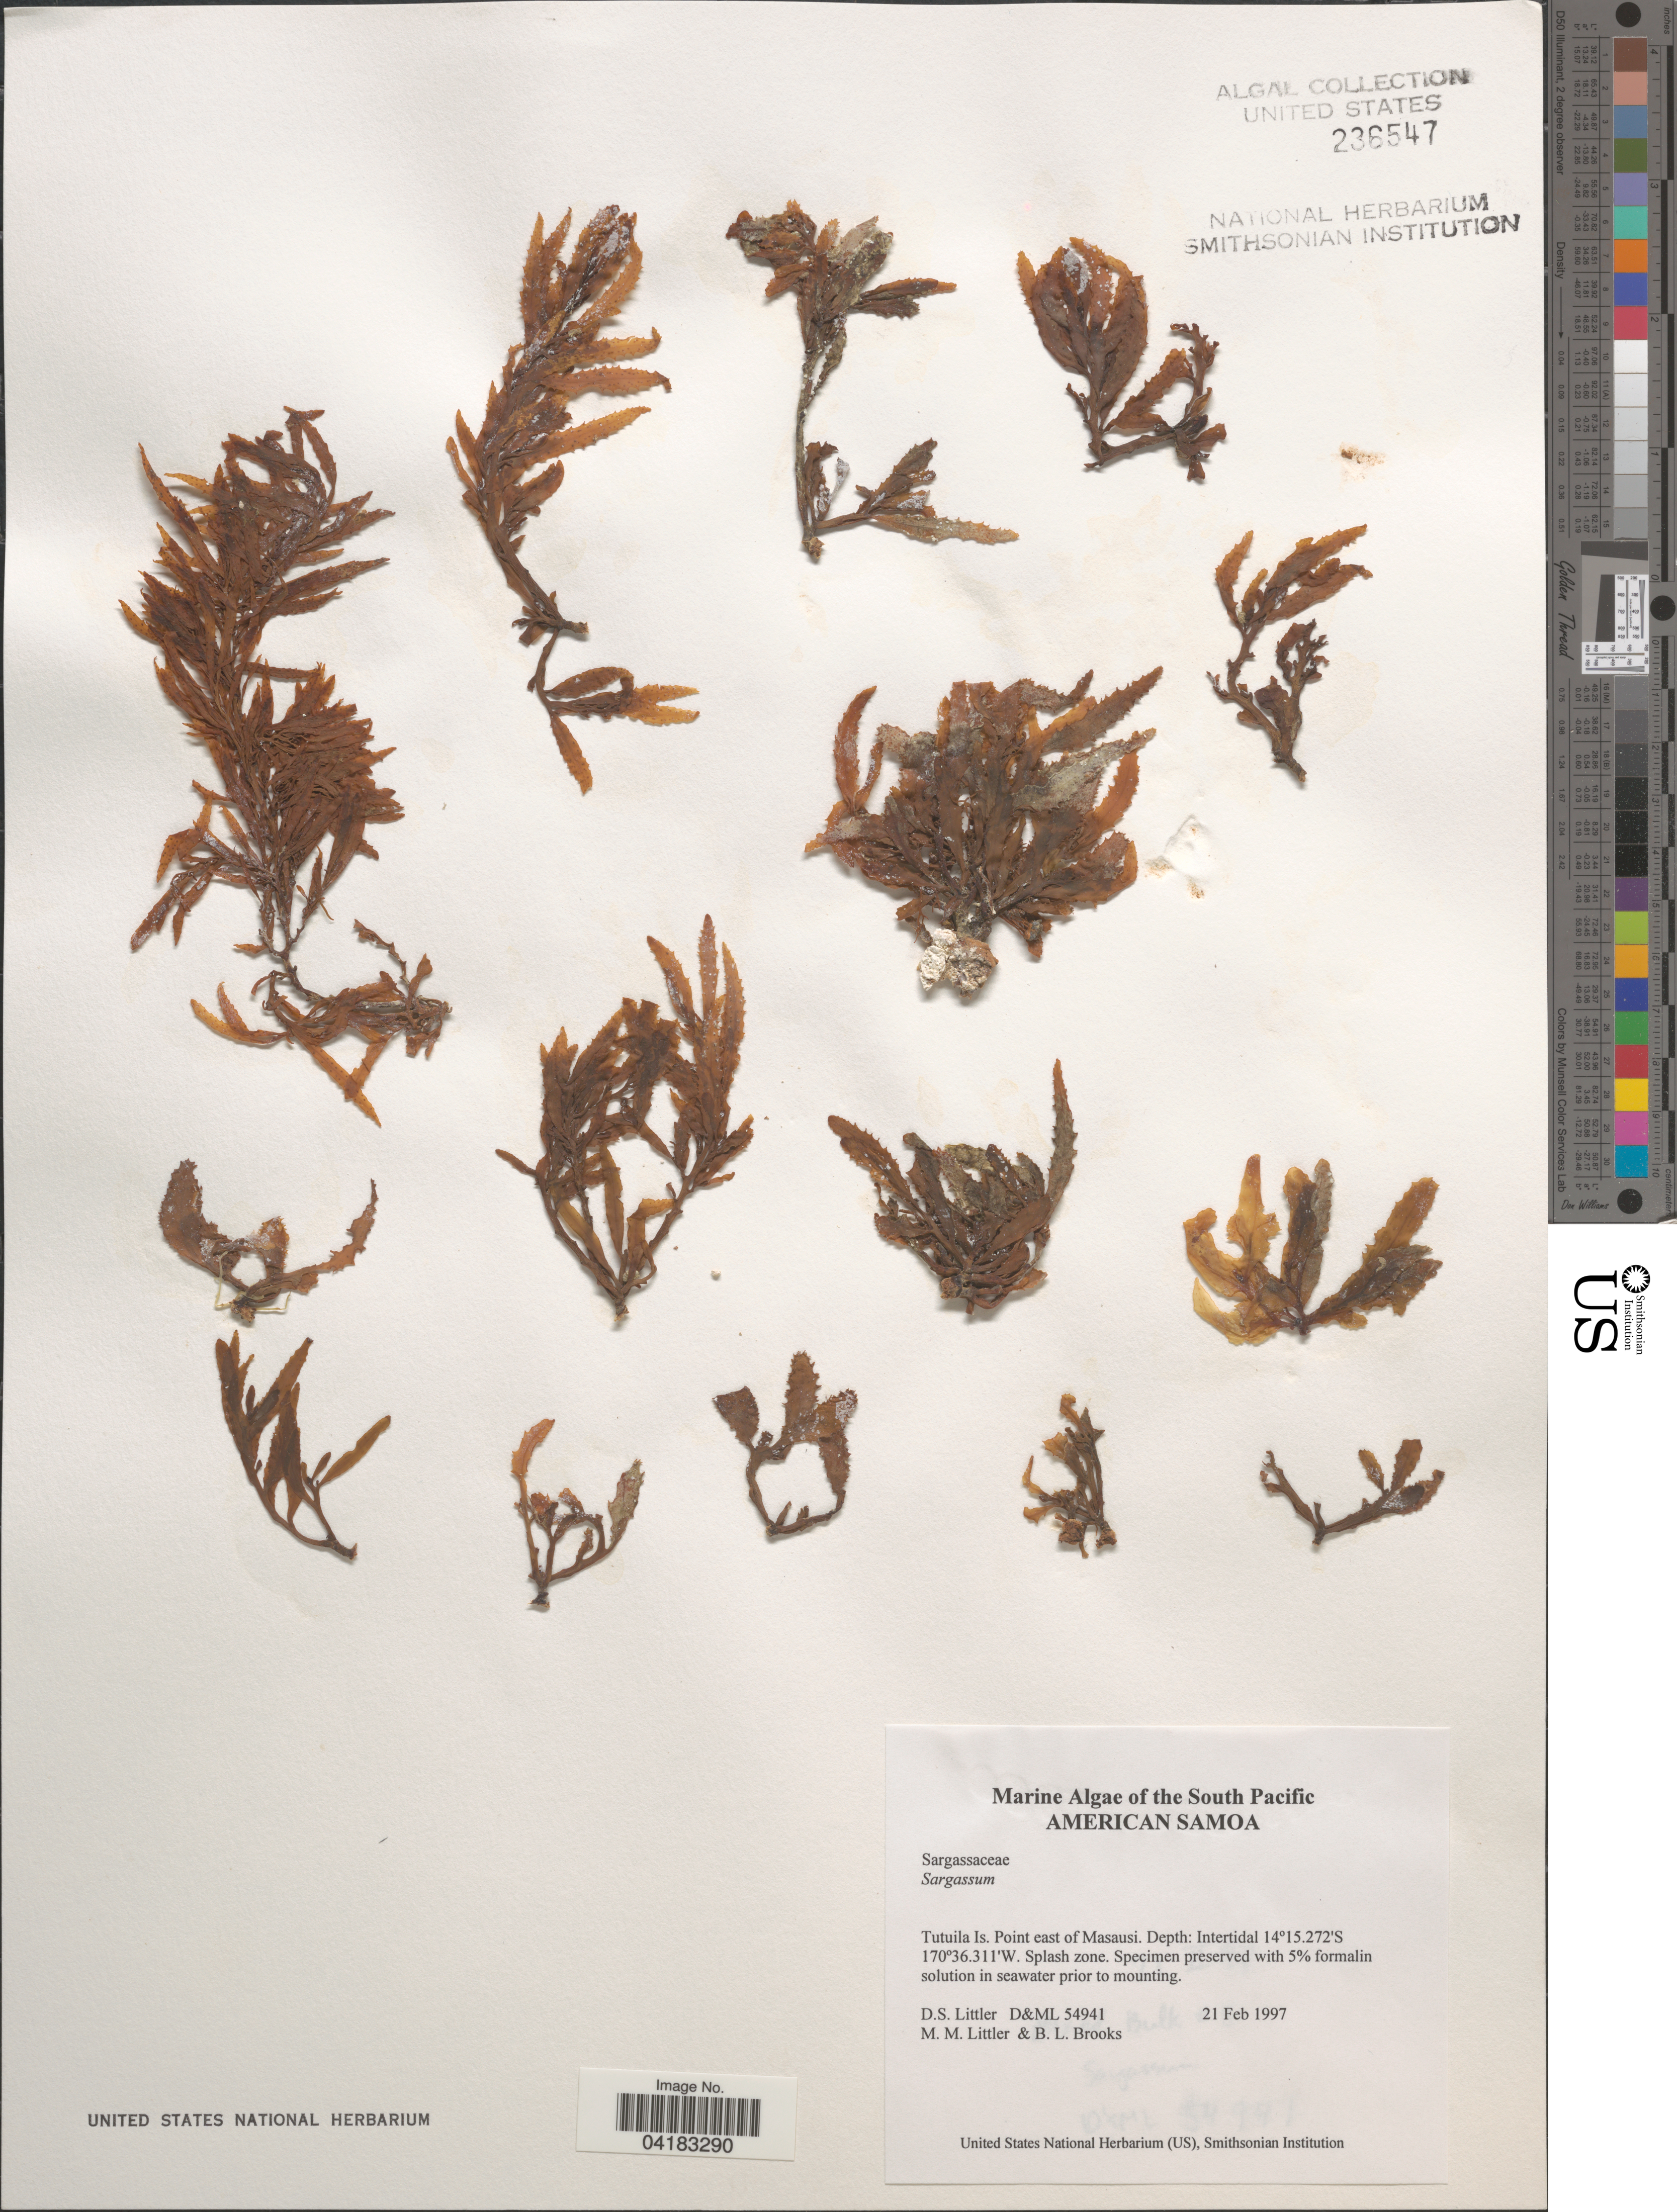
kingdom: Chromista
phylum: Ochrophyta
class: Phaeophyceae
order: Fucales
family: Sargassaceae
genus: Sargassum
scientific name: Sargassum sp.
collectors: D. S. Littler & B. Brooks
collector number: D&ML54941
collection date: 1997-02-21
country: American Samoa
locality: Tutuila Is. Point east of Masausi. Splash zone.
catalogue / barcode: US 236479